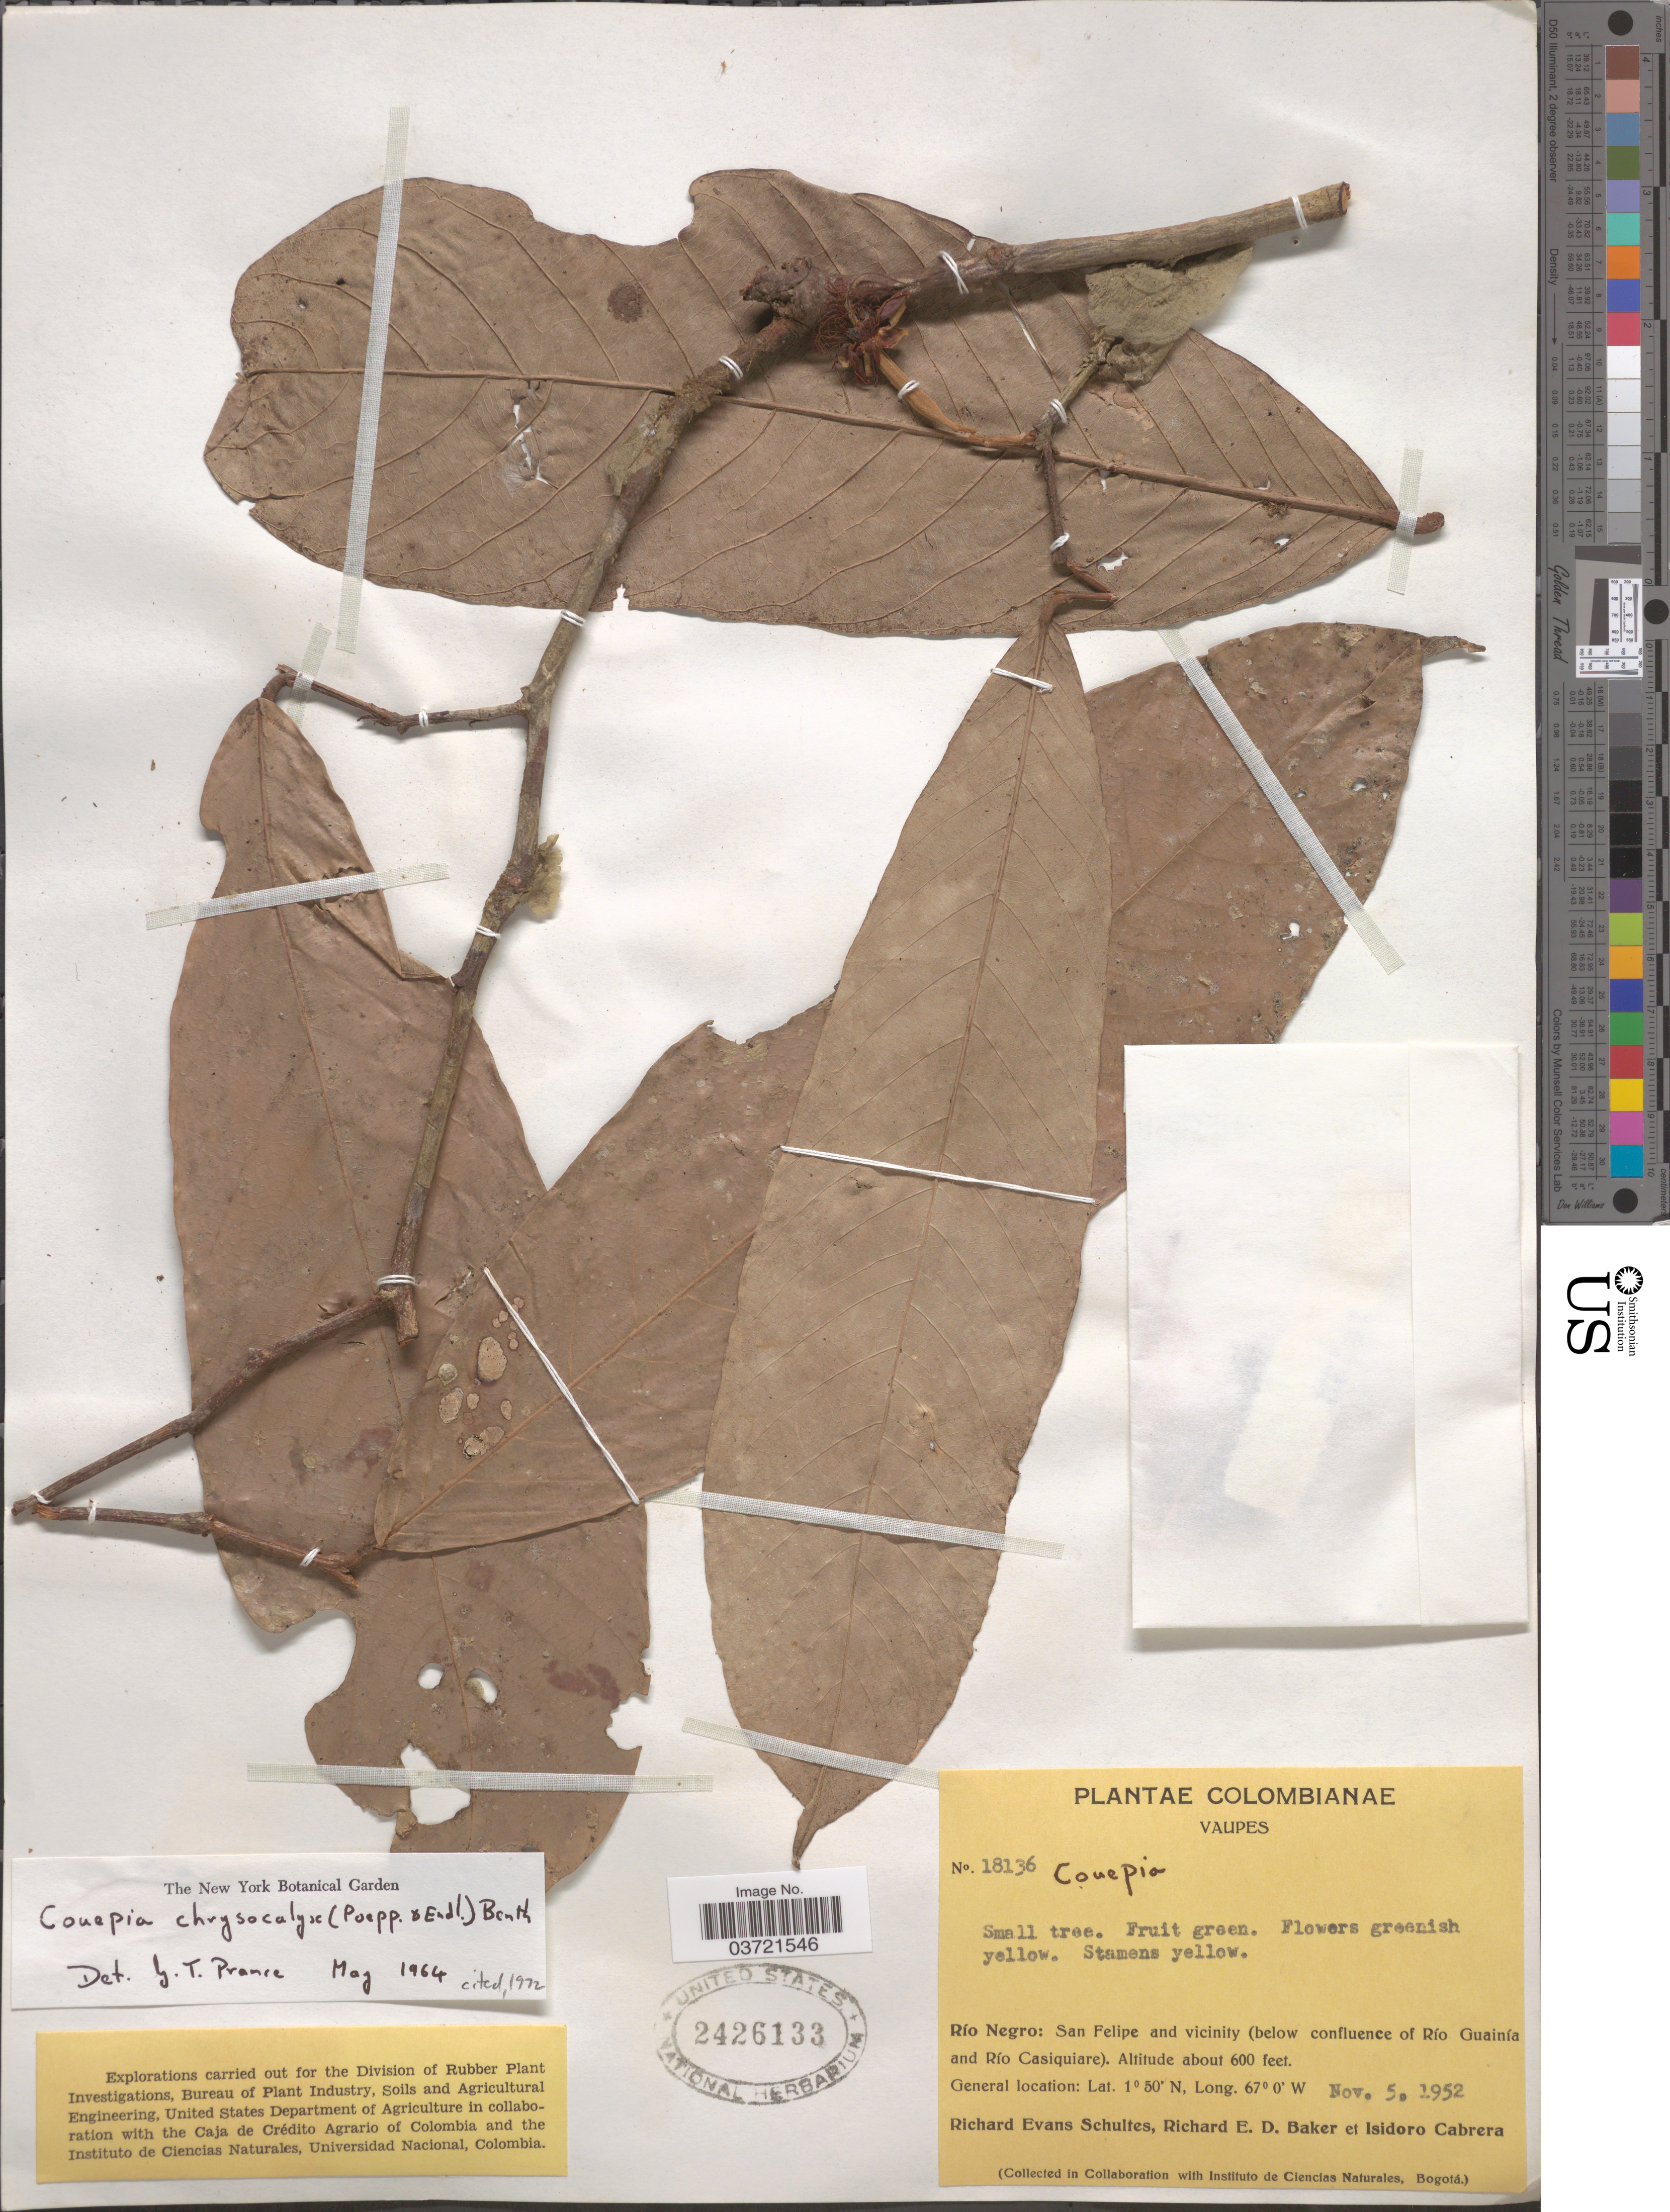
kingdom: Plantae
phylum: Tracheophyta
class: Magnoliopsida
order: Malpighiales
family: Chrysobalanaceae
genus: Couepia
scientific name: Couepia chrysocalyx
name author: (Poepp. & Endl.) Benth.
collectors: R. E. Schultes, R. E. D. Baker & I. Cabrera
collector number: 18136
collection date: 1952-11-05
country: Colombia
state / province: Vaupés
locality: Río Negro: San Felipe and vicinity (below confluence of Río Guainía and Río Casiquiare).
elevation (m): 183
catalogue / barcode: US 2426133